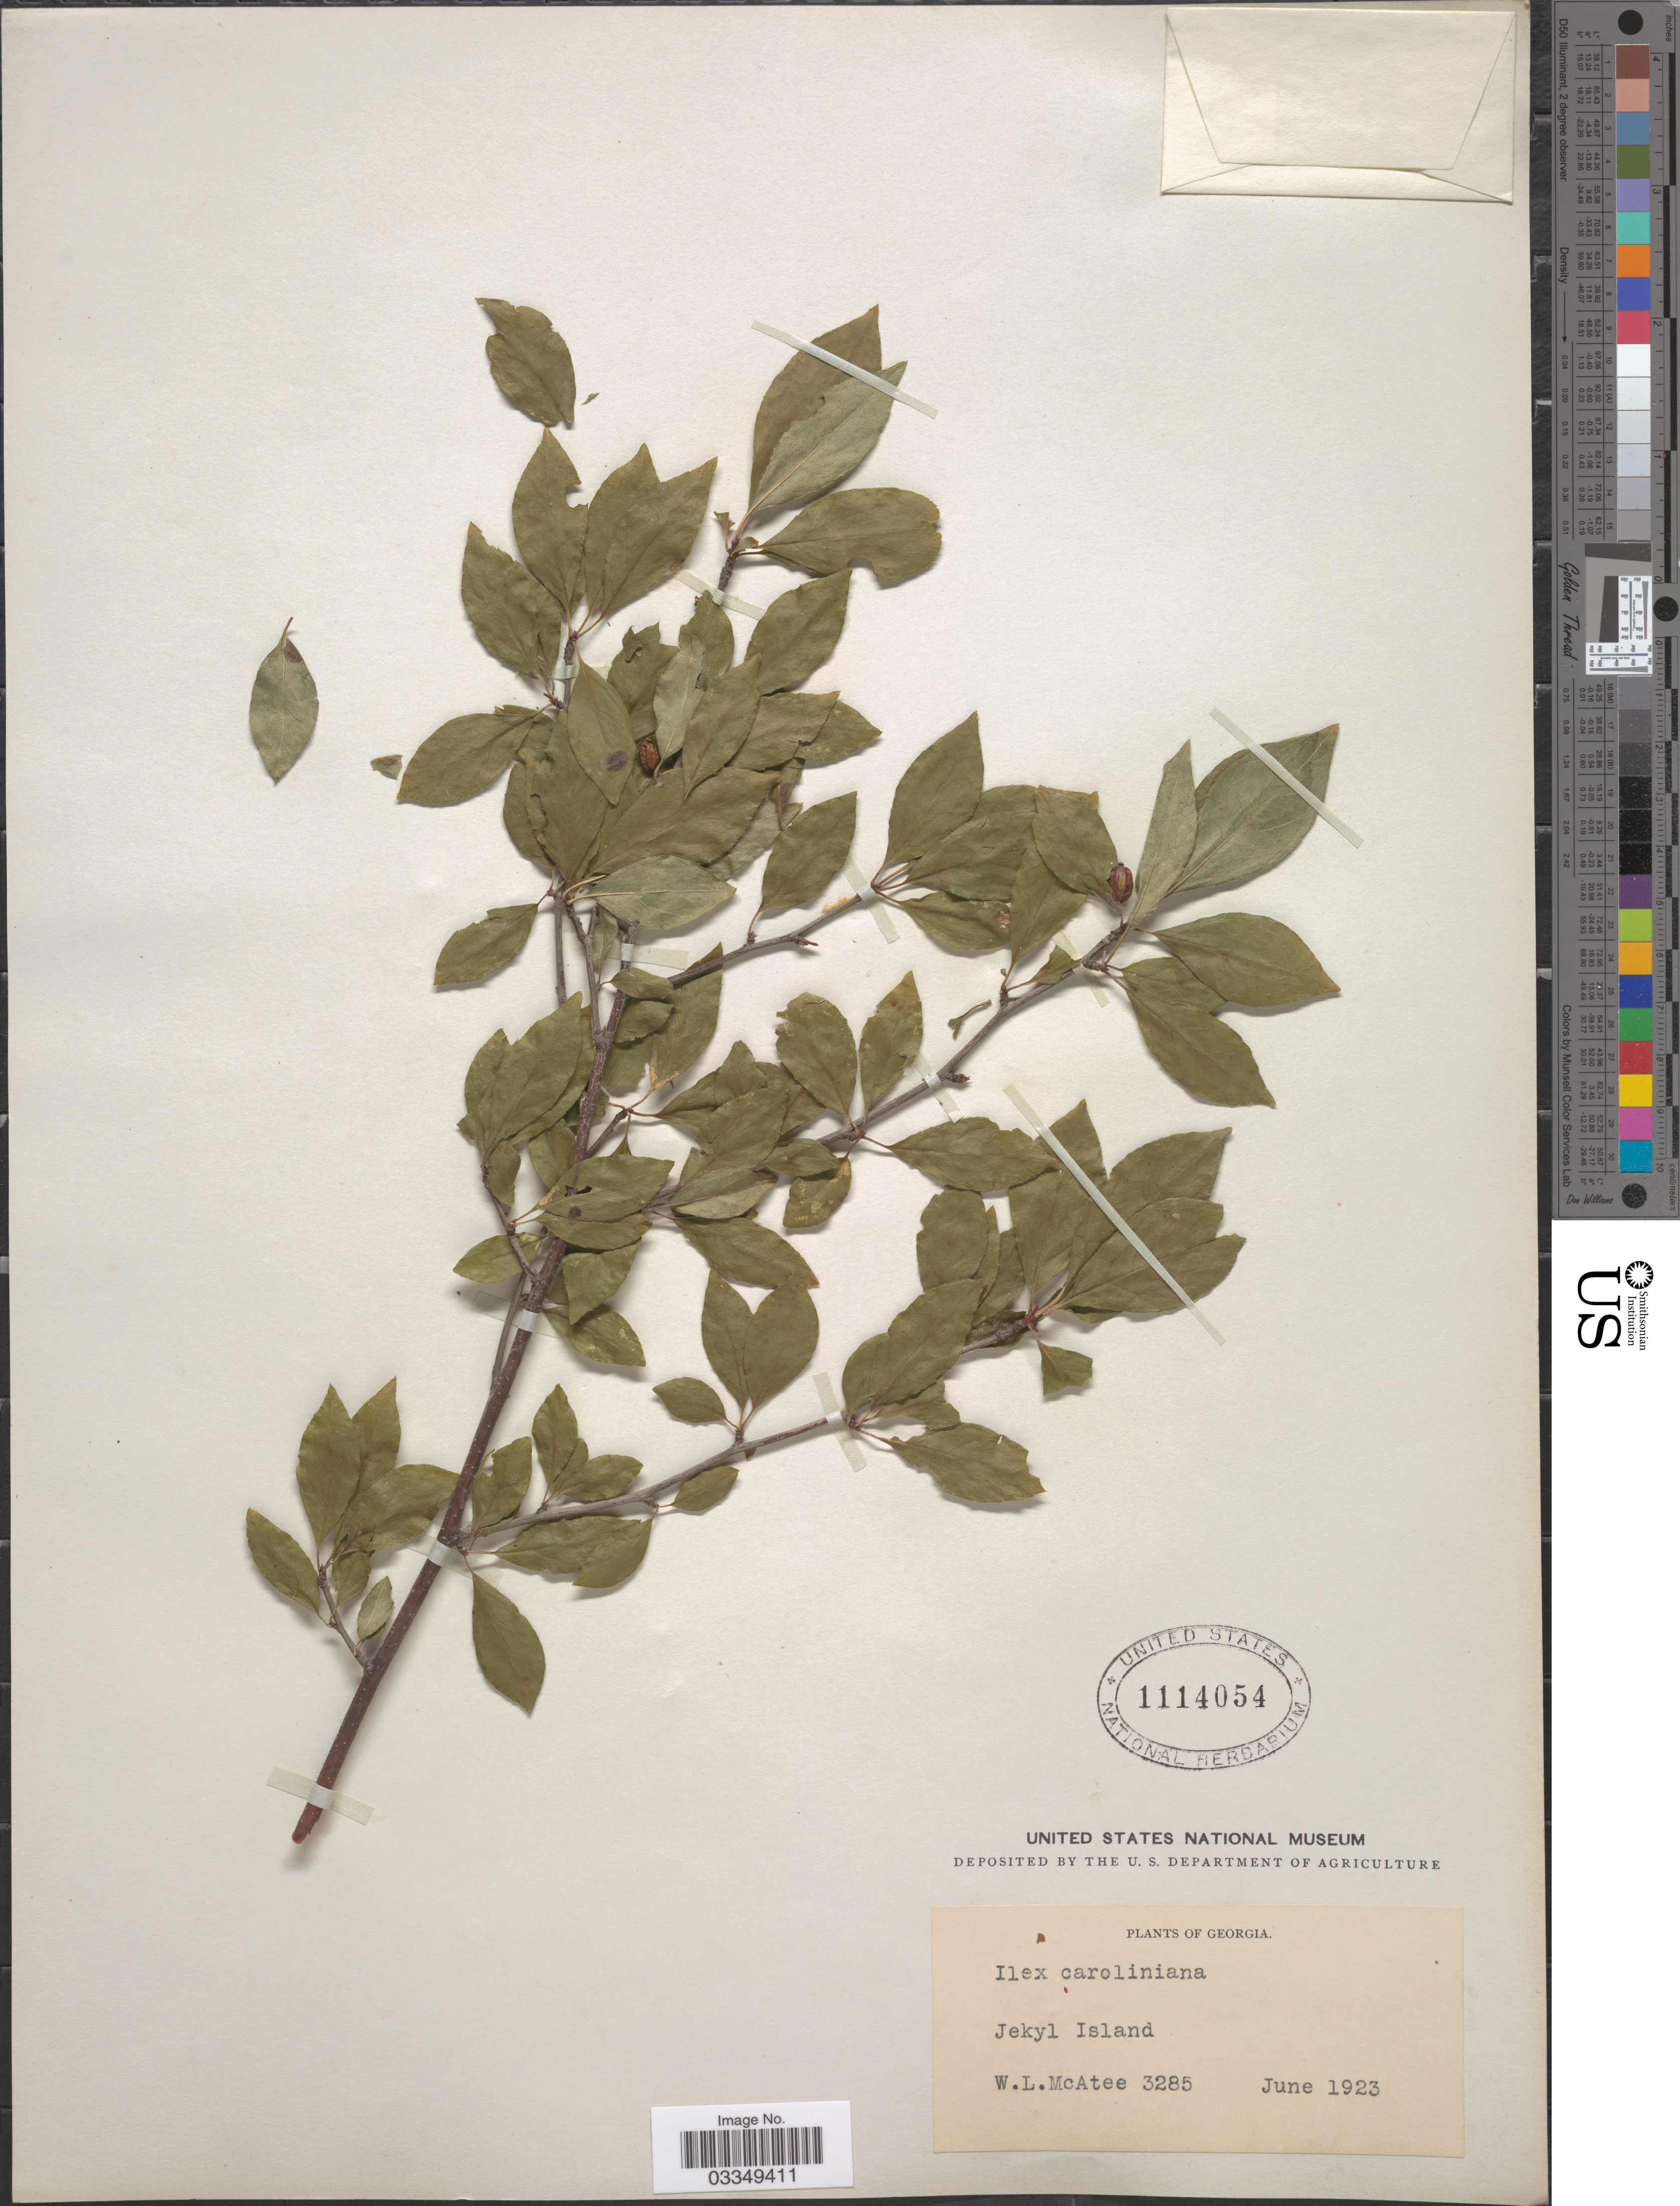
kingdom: Plantae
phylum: Tracheophyta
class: Magnoliopsida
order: Aquifoliales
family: Aquifoliaceae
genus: Ilex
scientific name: Ilex caroliniana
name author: Trel.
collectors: W. McAtee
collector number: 3285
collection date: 1923-06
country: United States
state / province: Georgia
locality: Jekyl Island.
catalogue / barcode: US 1114054